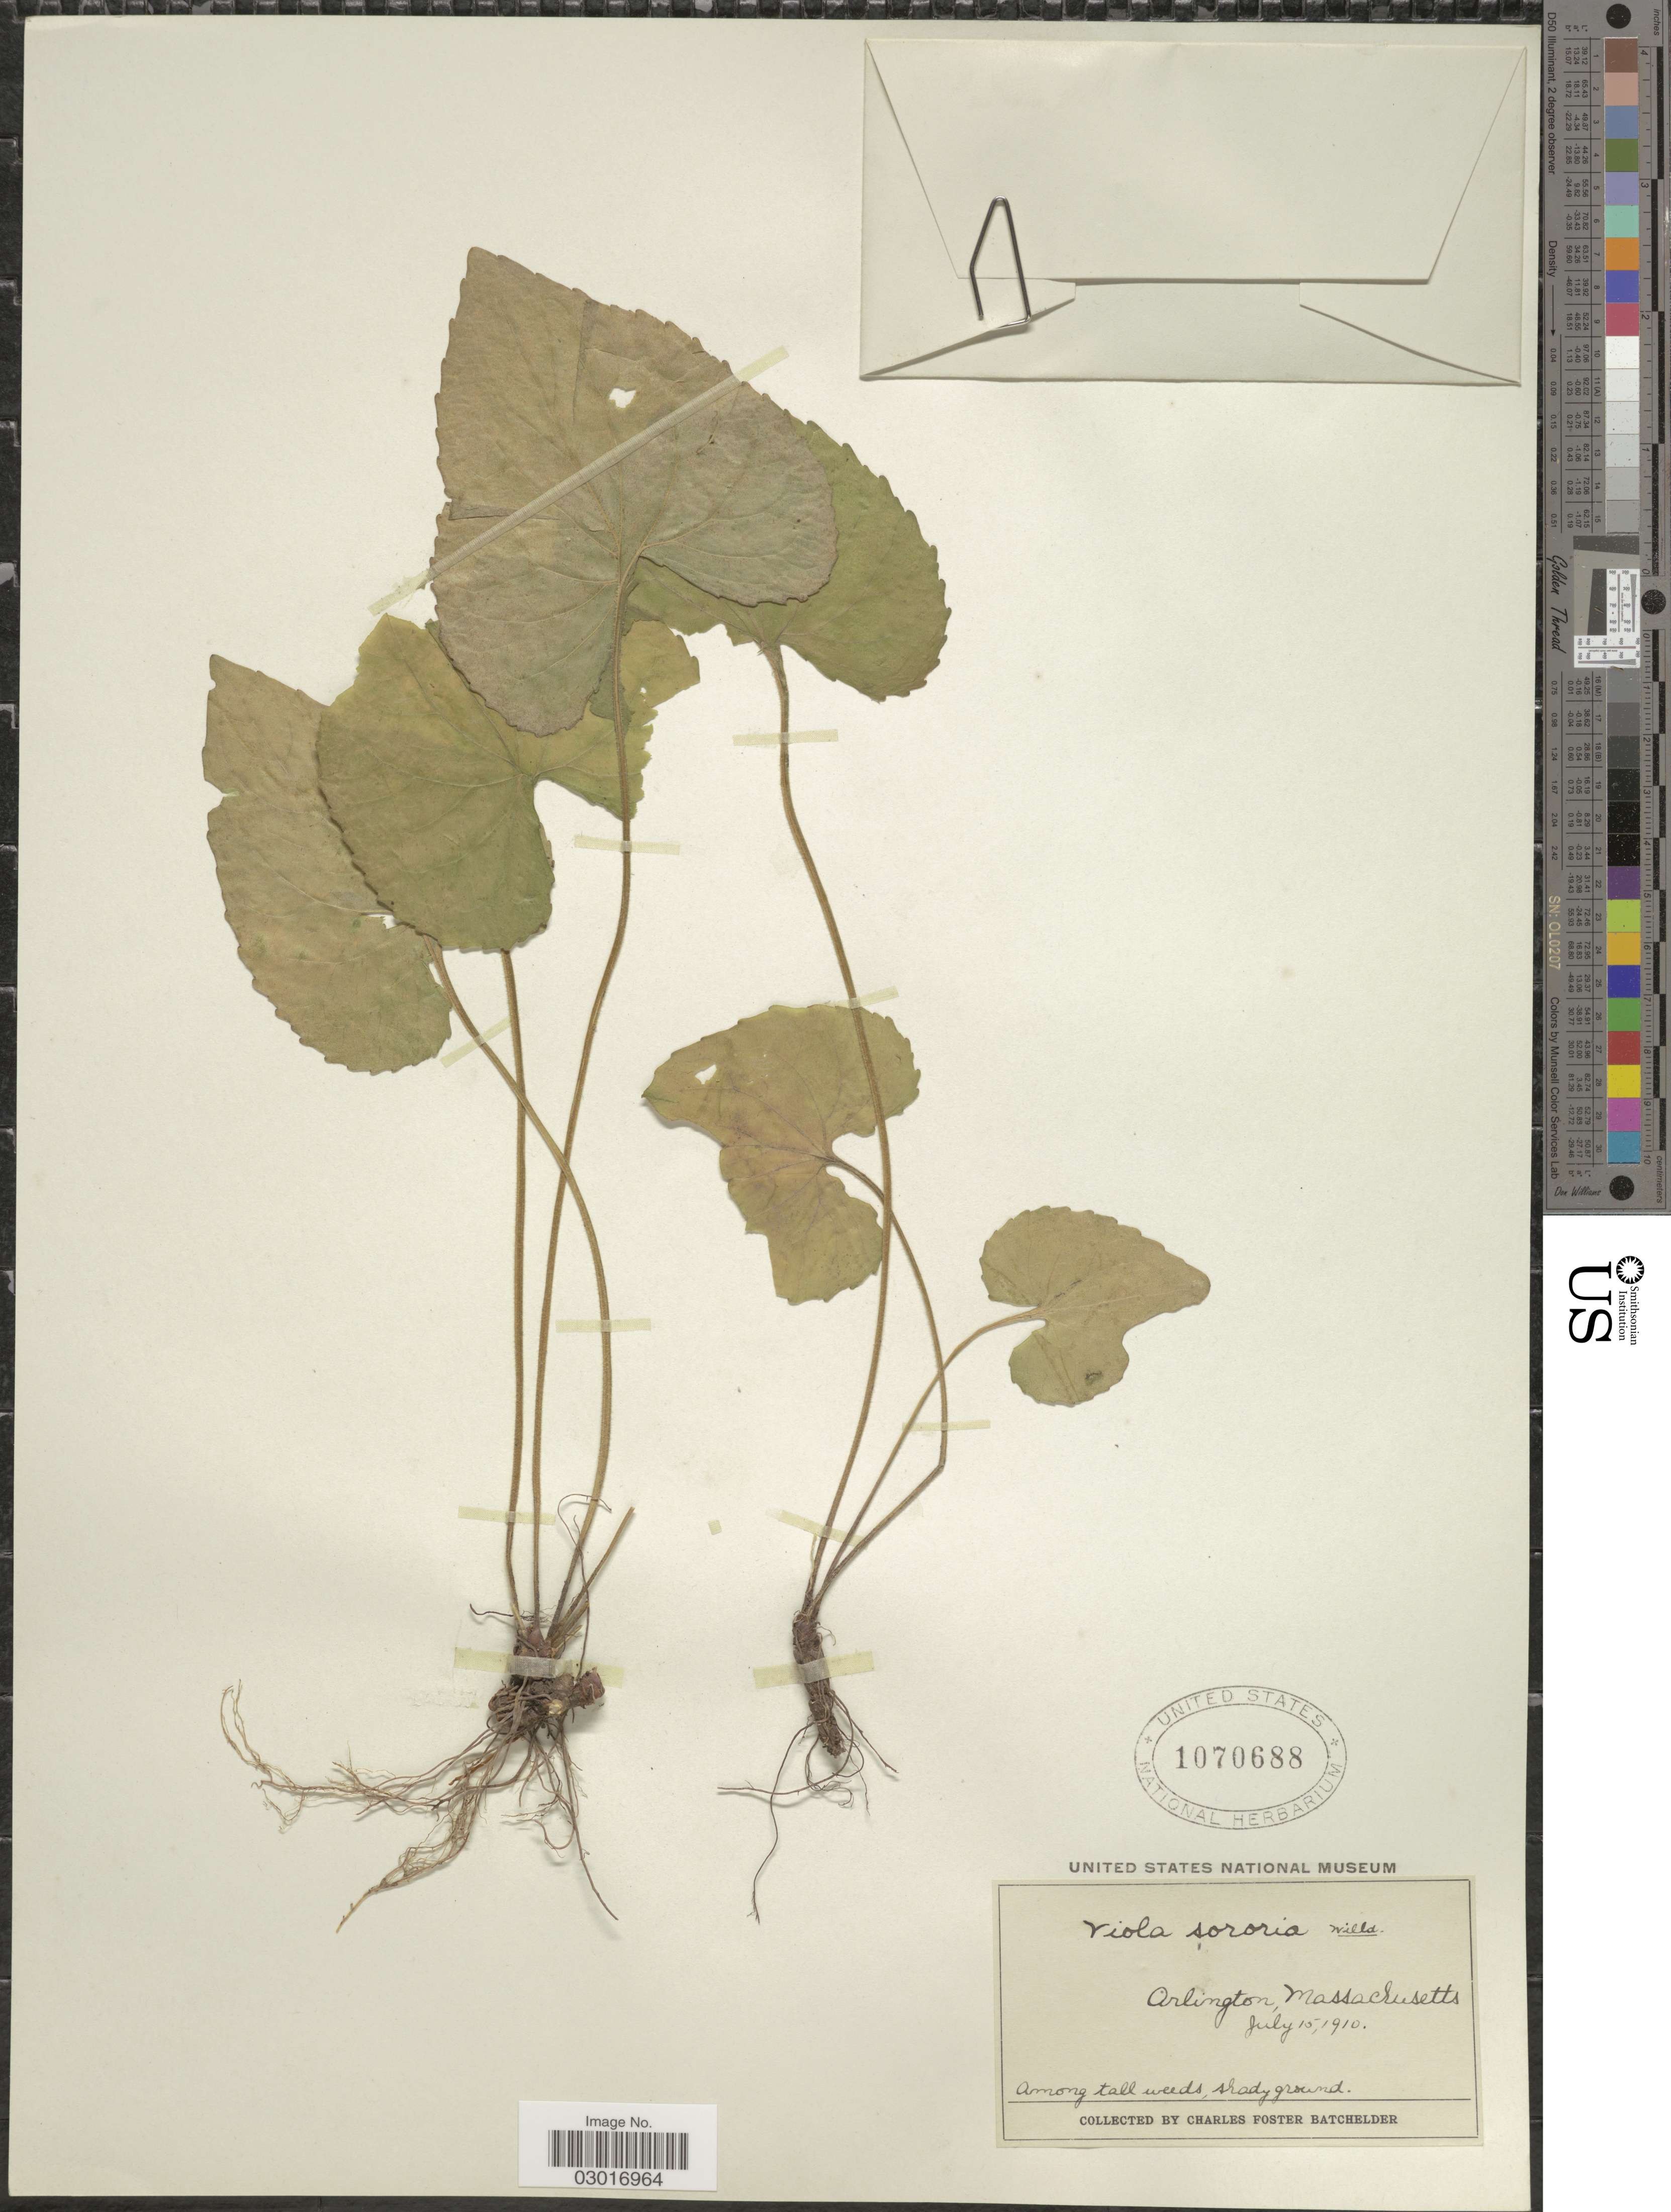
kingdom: Plantae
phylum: Tracheophyta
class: Magnoliopsida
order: Malpighiales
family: Violaceae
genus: Viola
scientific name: Viola sororia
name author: Willd.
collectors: C. Batchelder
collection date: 1910-07-15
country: United States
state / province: Massachusetts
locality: Arlington.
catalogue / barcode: US 1070688